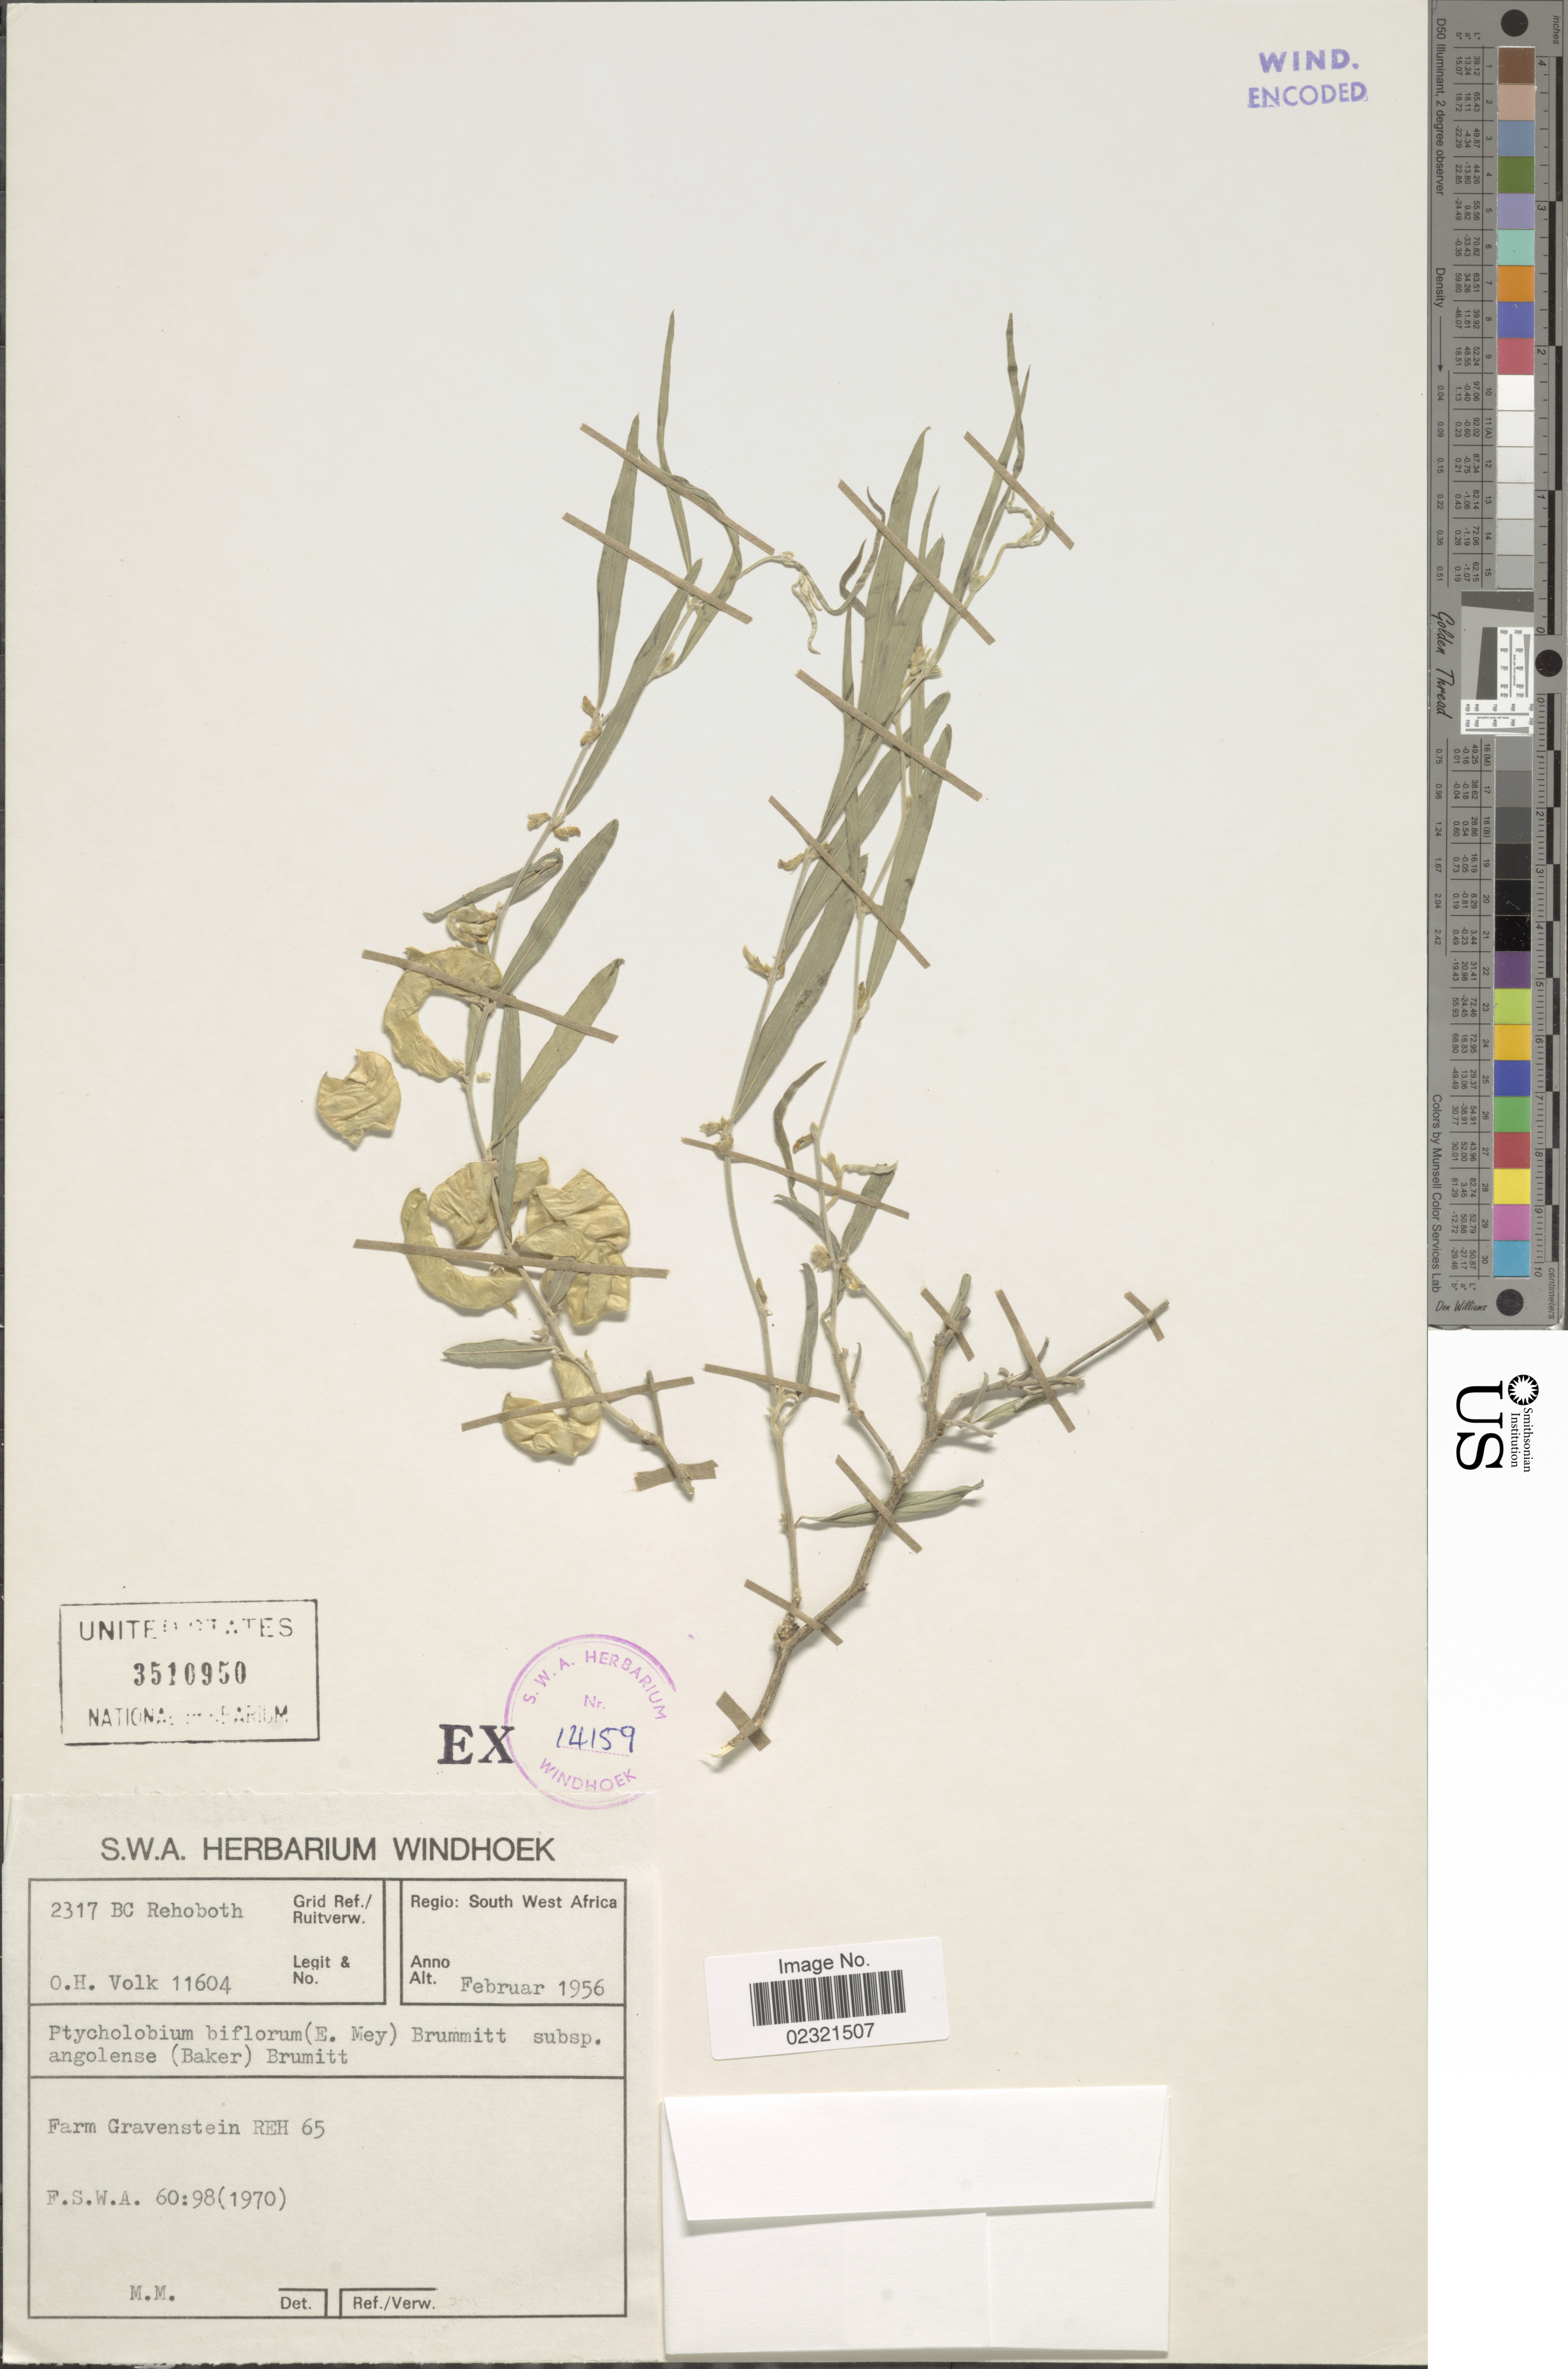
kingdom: Plantae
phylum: Tracheophyta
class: Magnoliopsida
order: Fabales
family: Fabaceae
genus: Ptycholobium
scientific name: Ptycholobium biflorum subsp. angolense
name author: (Baker) Brummitt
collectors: O. Volk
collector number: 11604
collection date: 1956-02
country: Namibia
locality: South West Africa. Farm Gravenstein REH 65.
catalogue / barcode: US 3510950